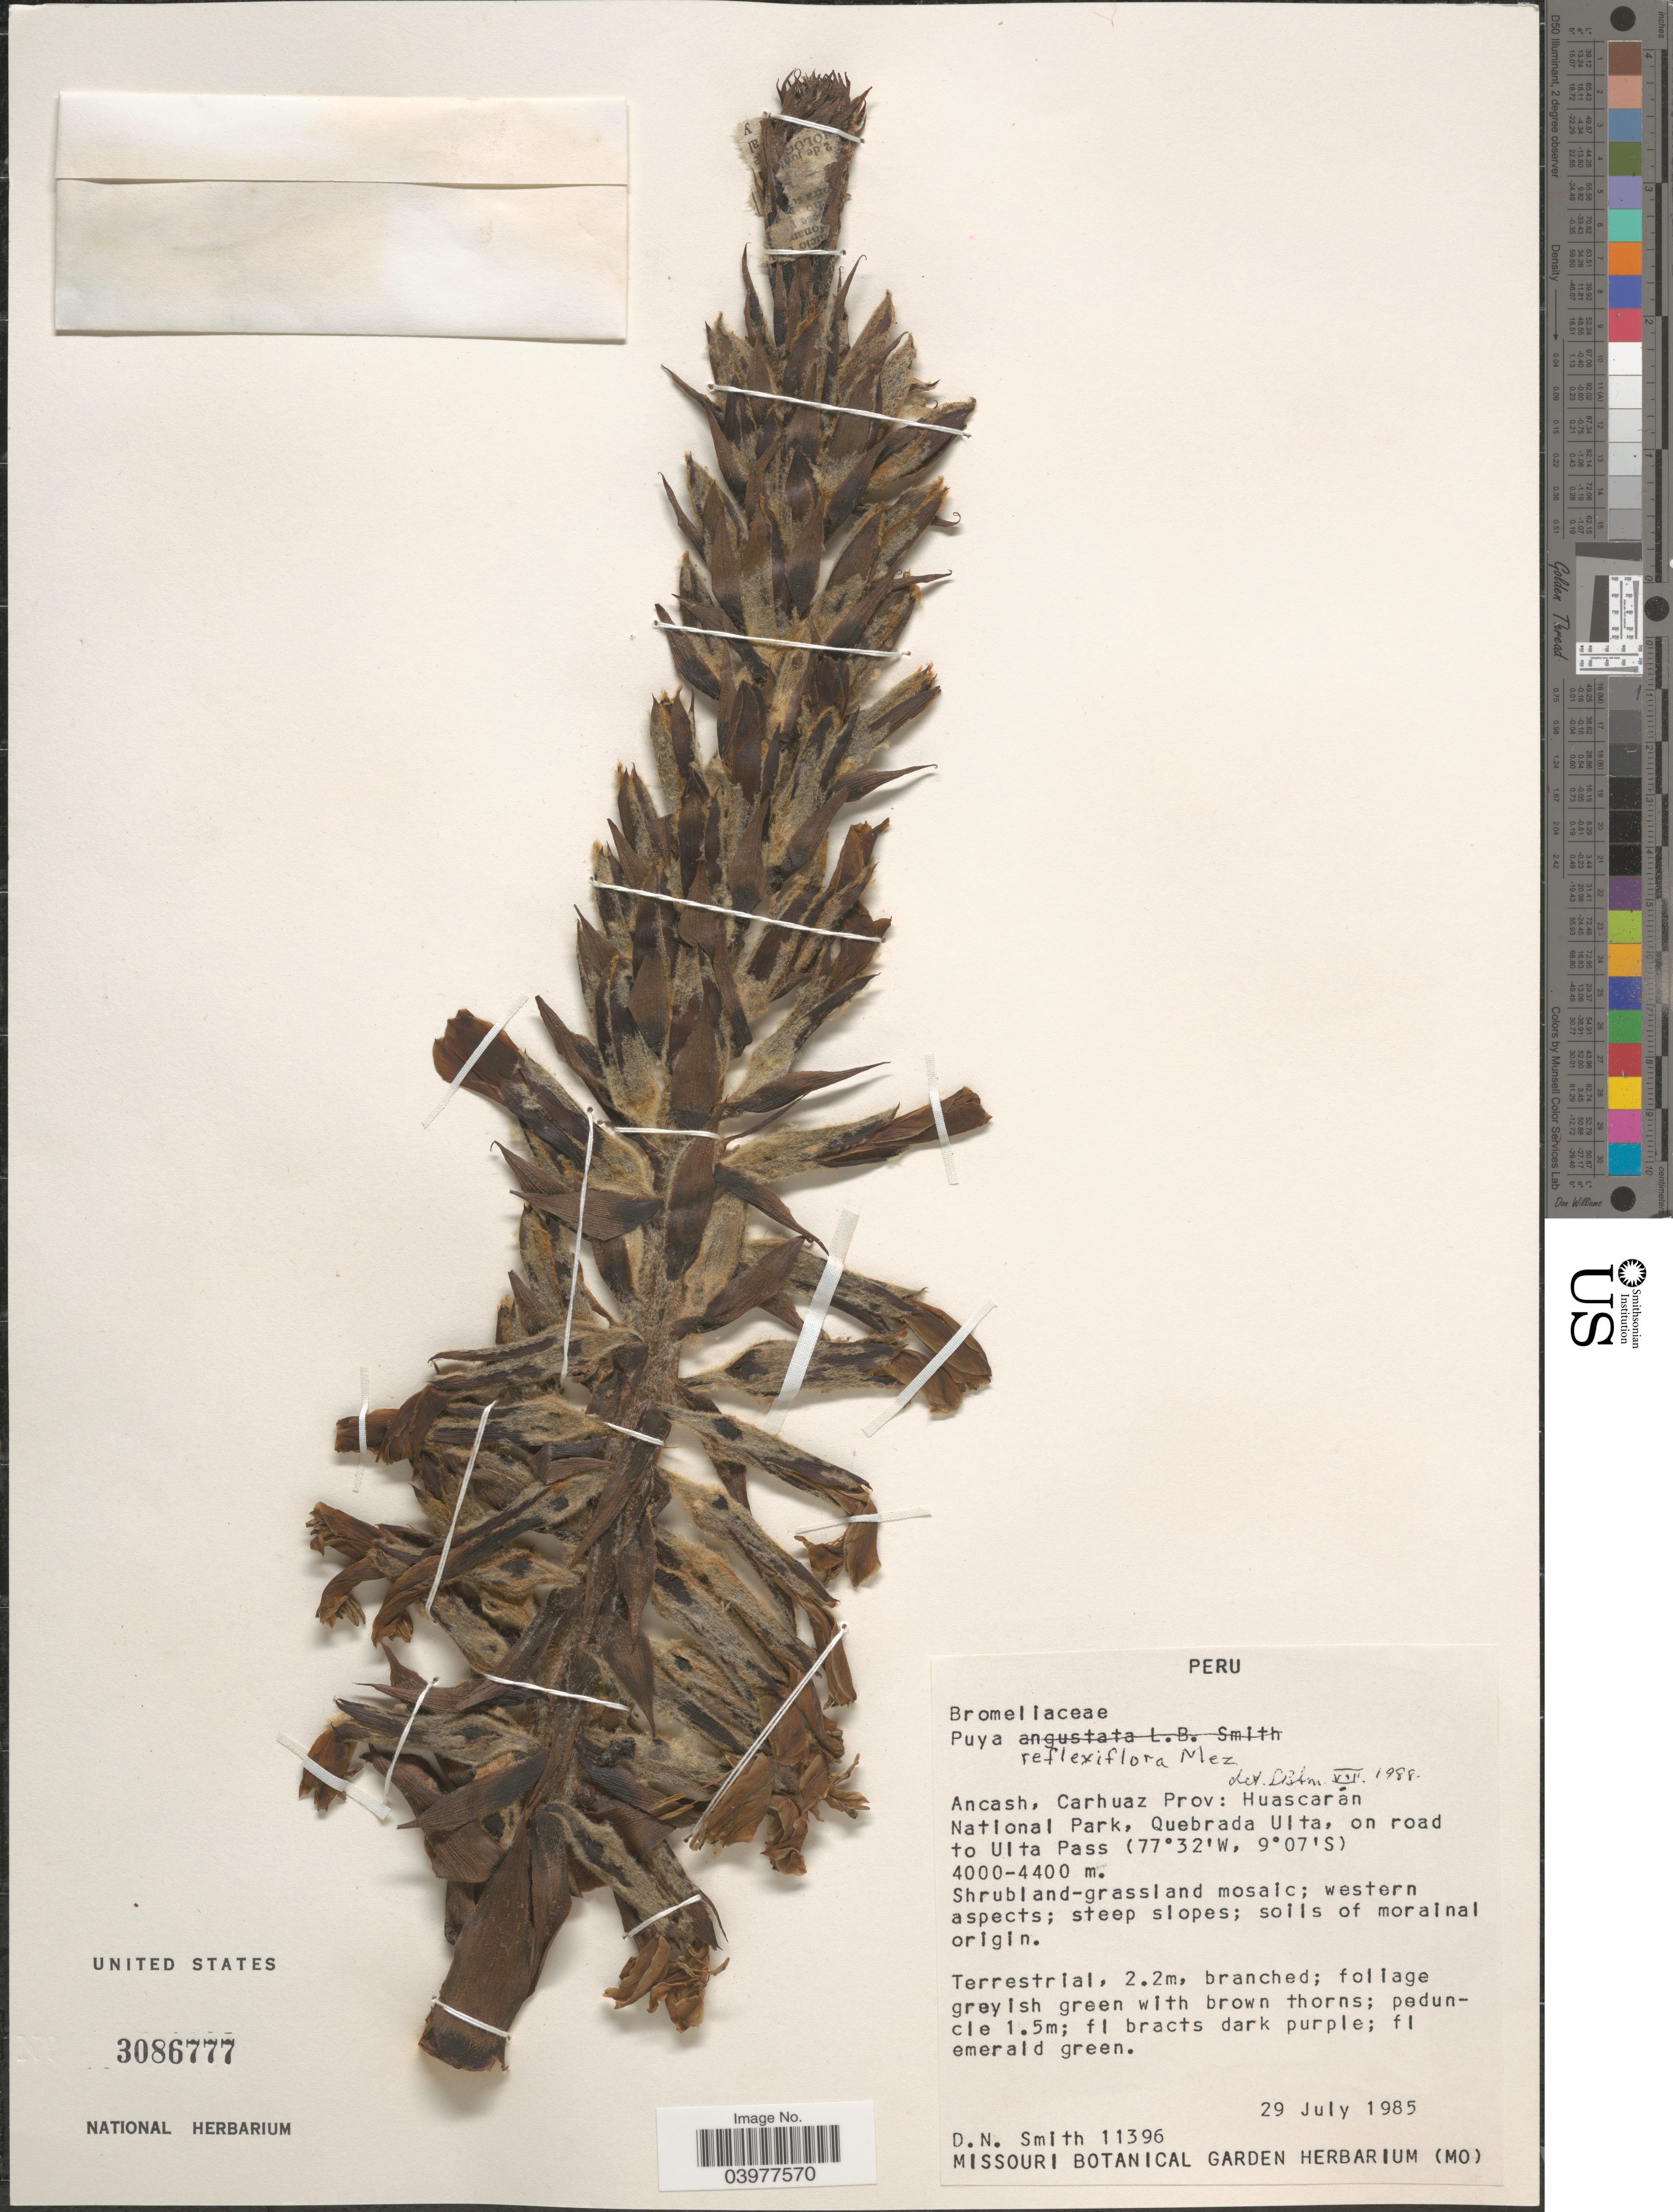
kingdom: Plantae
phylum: Tracheophyta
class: Liliopsida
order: Poales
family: Bromeliaceae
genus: Puya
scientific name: Puya reflexiflora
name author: Mez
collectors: D. Smith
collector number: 11396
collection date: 1985-07-29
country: Peru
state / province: Ancash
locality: Carhuaz Prov: Huascarán National Park, Quebrada Ulta, on road to Ulta Pass.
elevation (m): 4000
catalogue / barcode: US 3086777